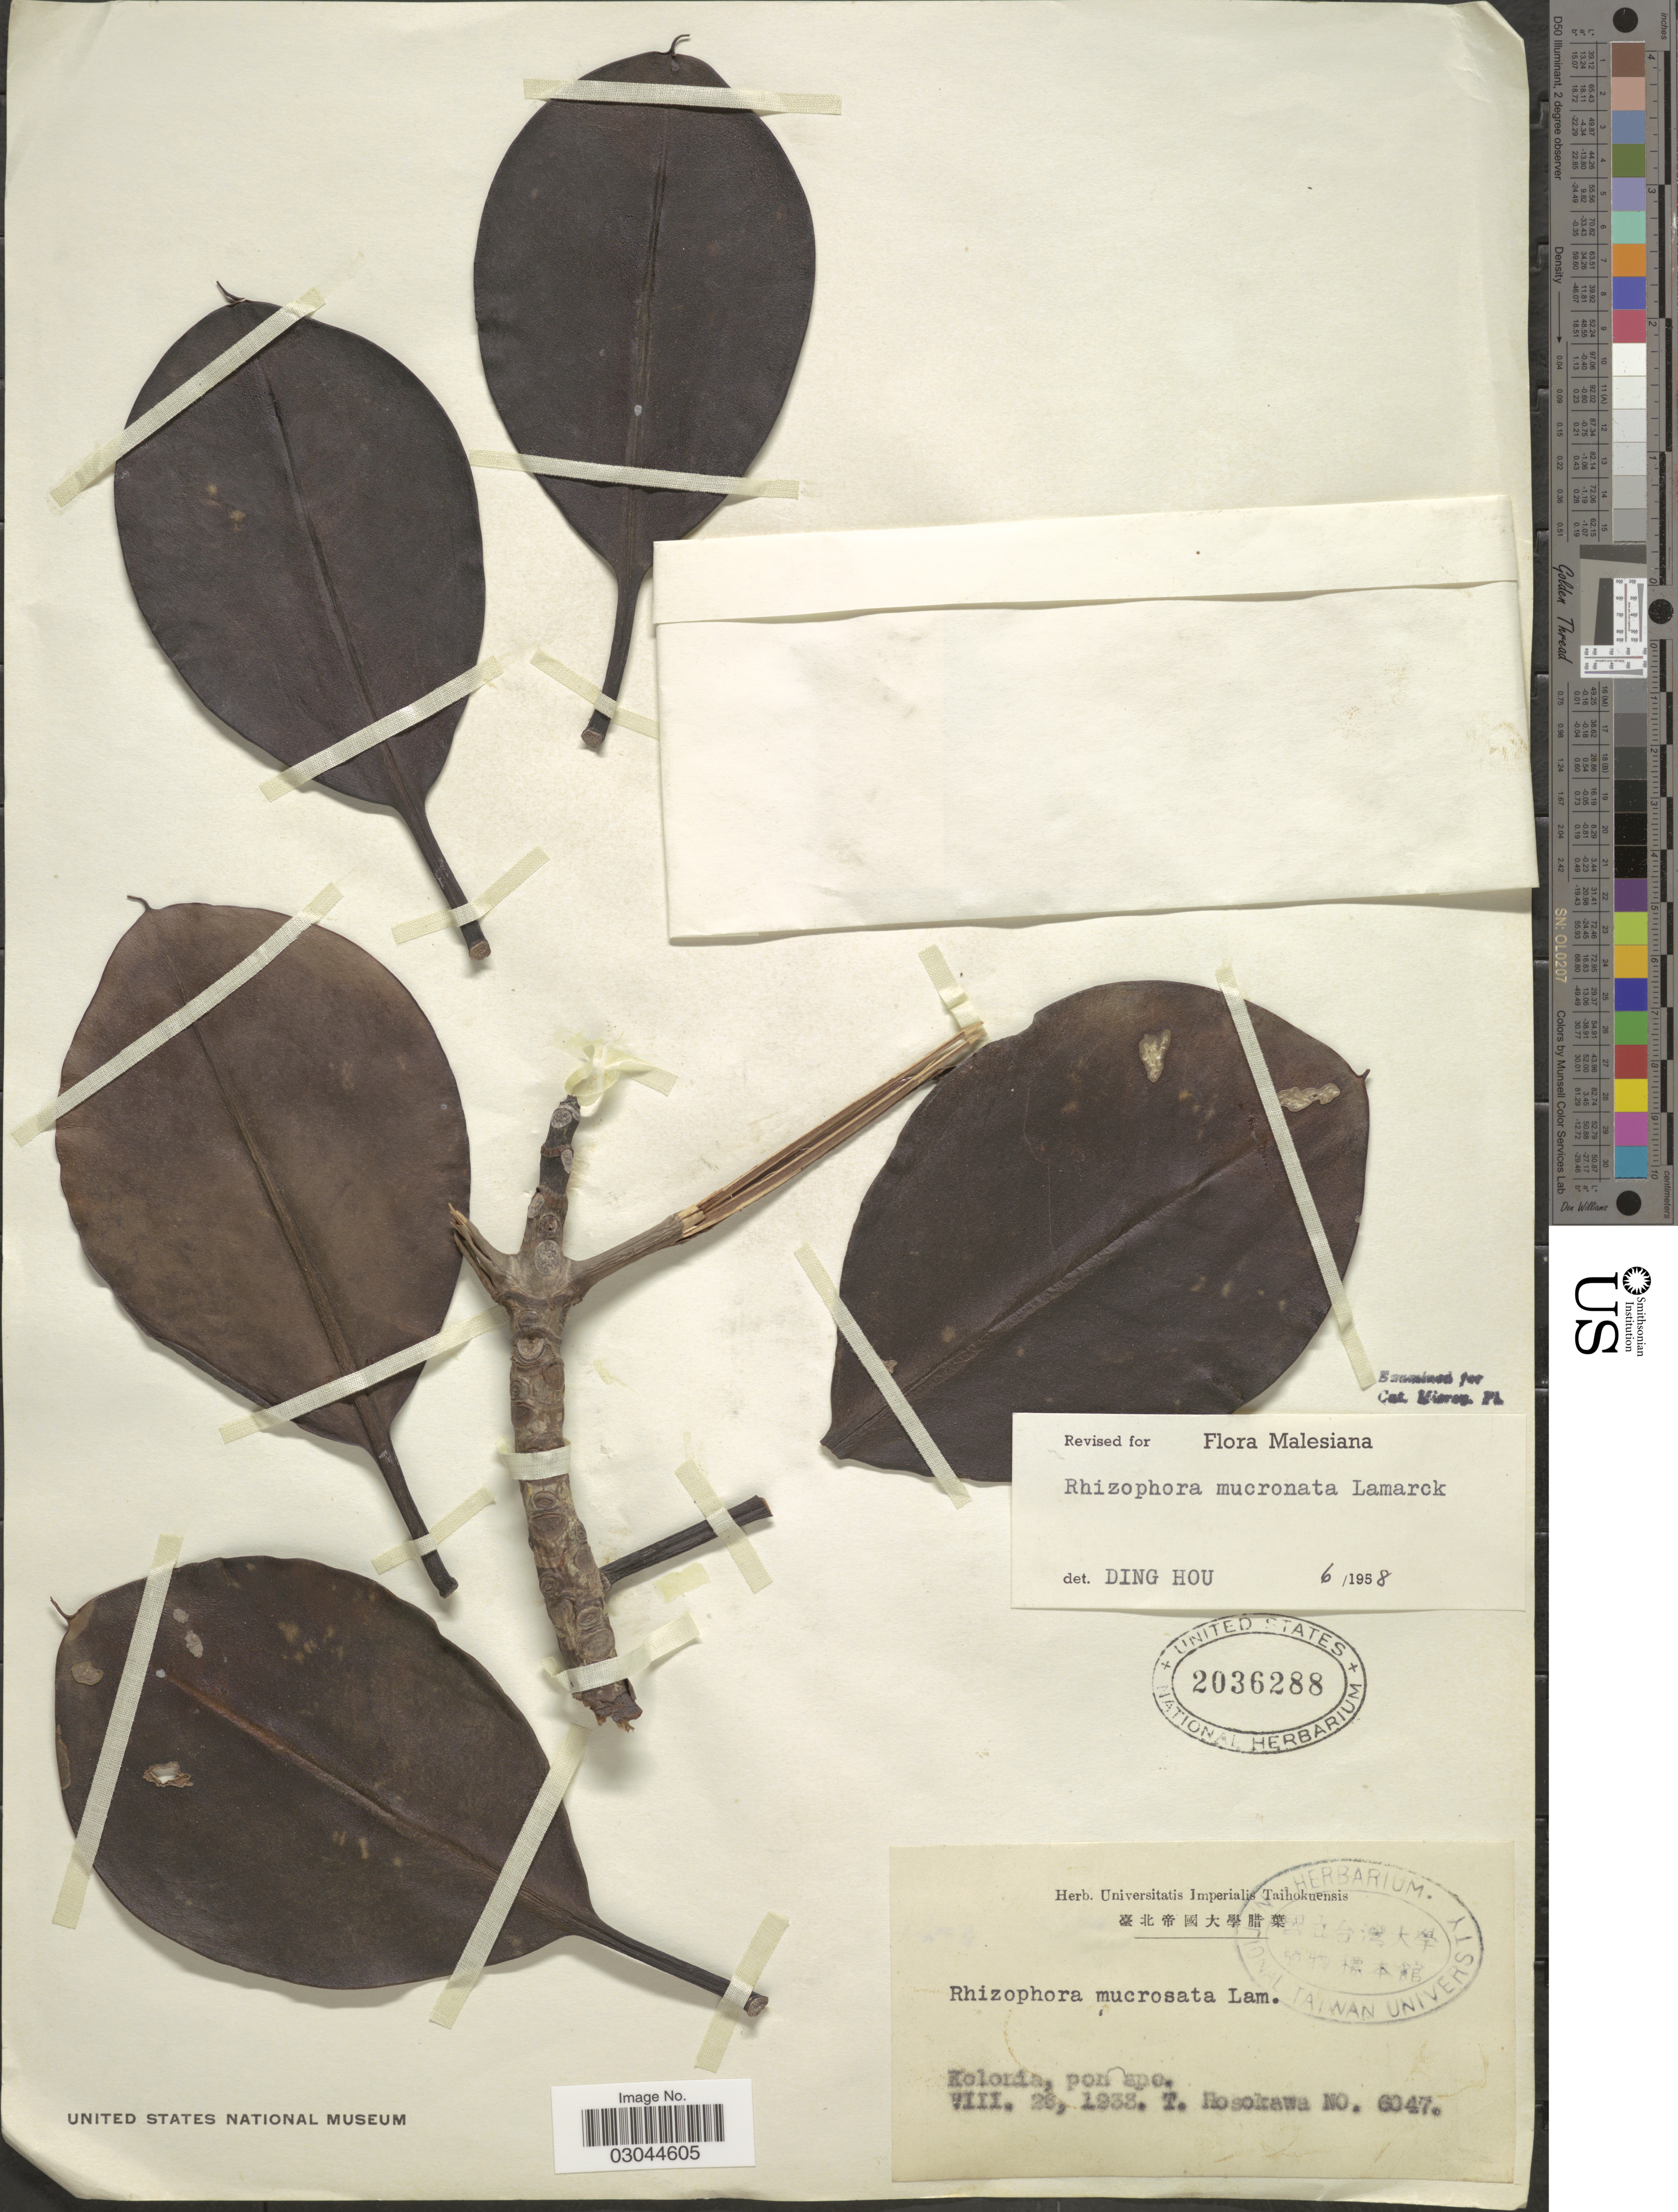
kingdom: Plantae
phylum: Tracheophyta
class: Magnoliopsida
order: Malpighiales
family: Rhizophoraceae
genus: Rhizophora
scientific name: Rhizophora mucronata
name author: Lam.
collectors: T. Hosokawa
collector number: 6047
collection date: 1933-08-26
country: Micronesia, Federated States of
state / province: Pohnpei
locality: Kolonia, ponape.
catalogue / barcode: US 2036288